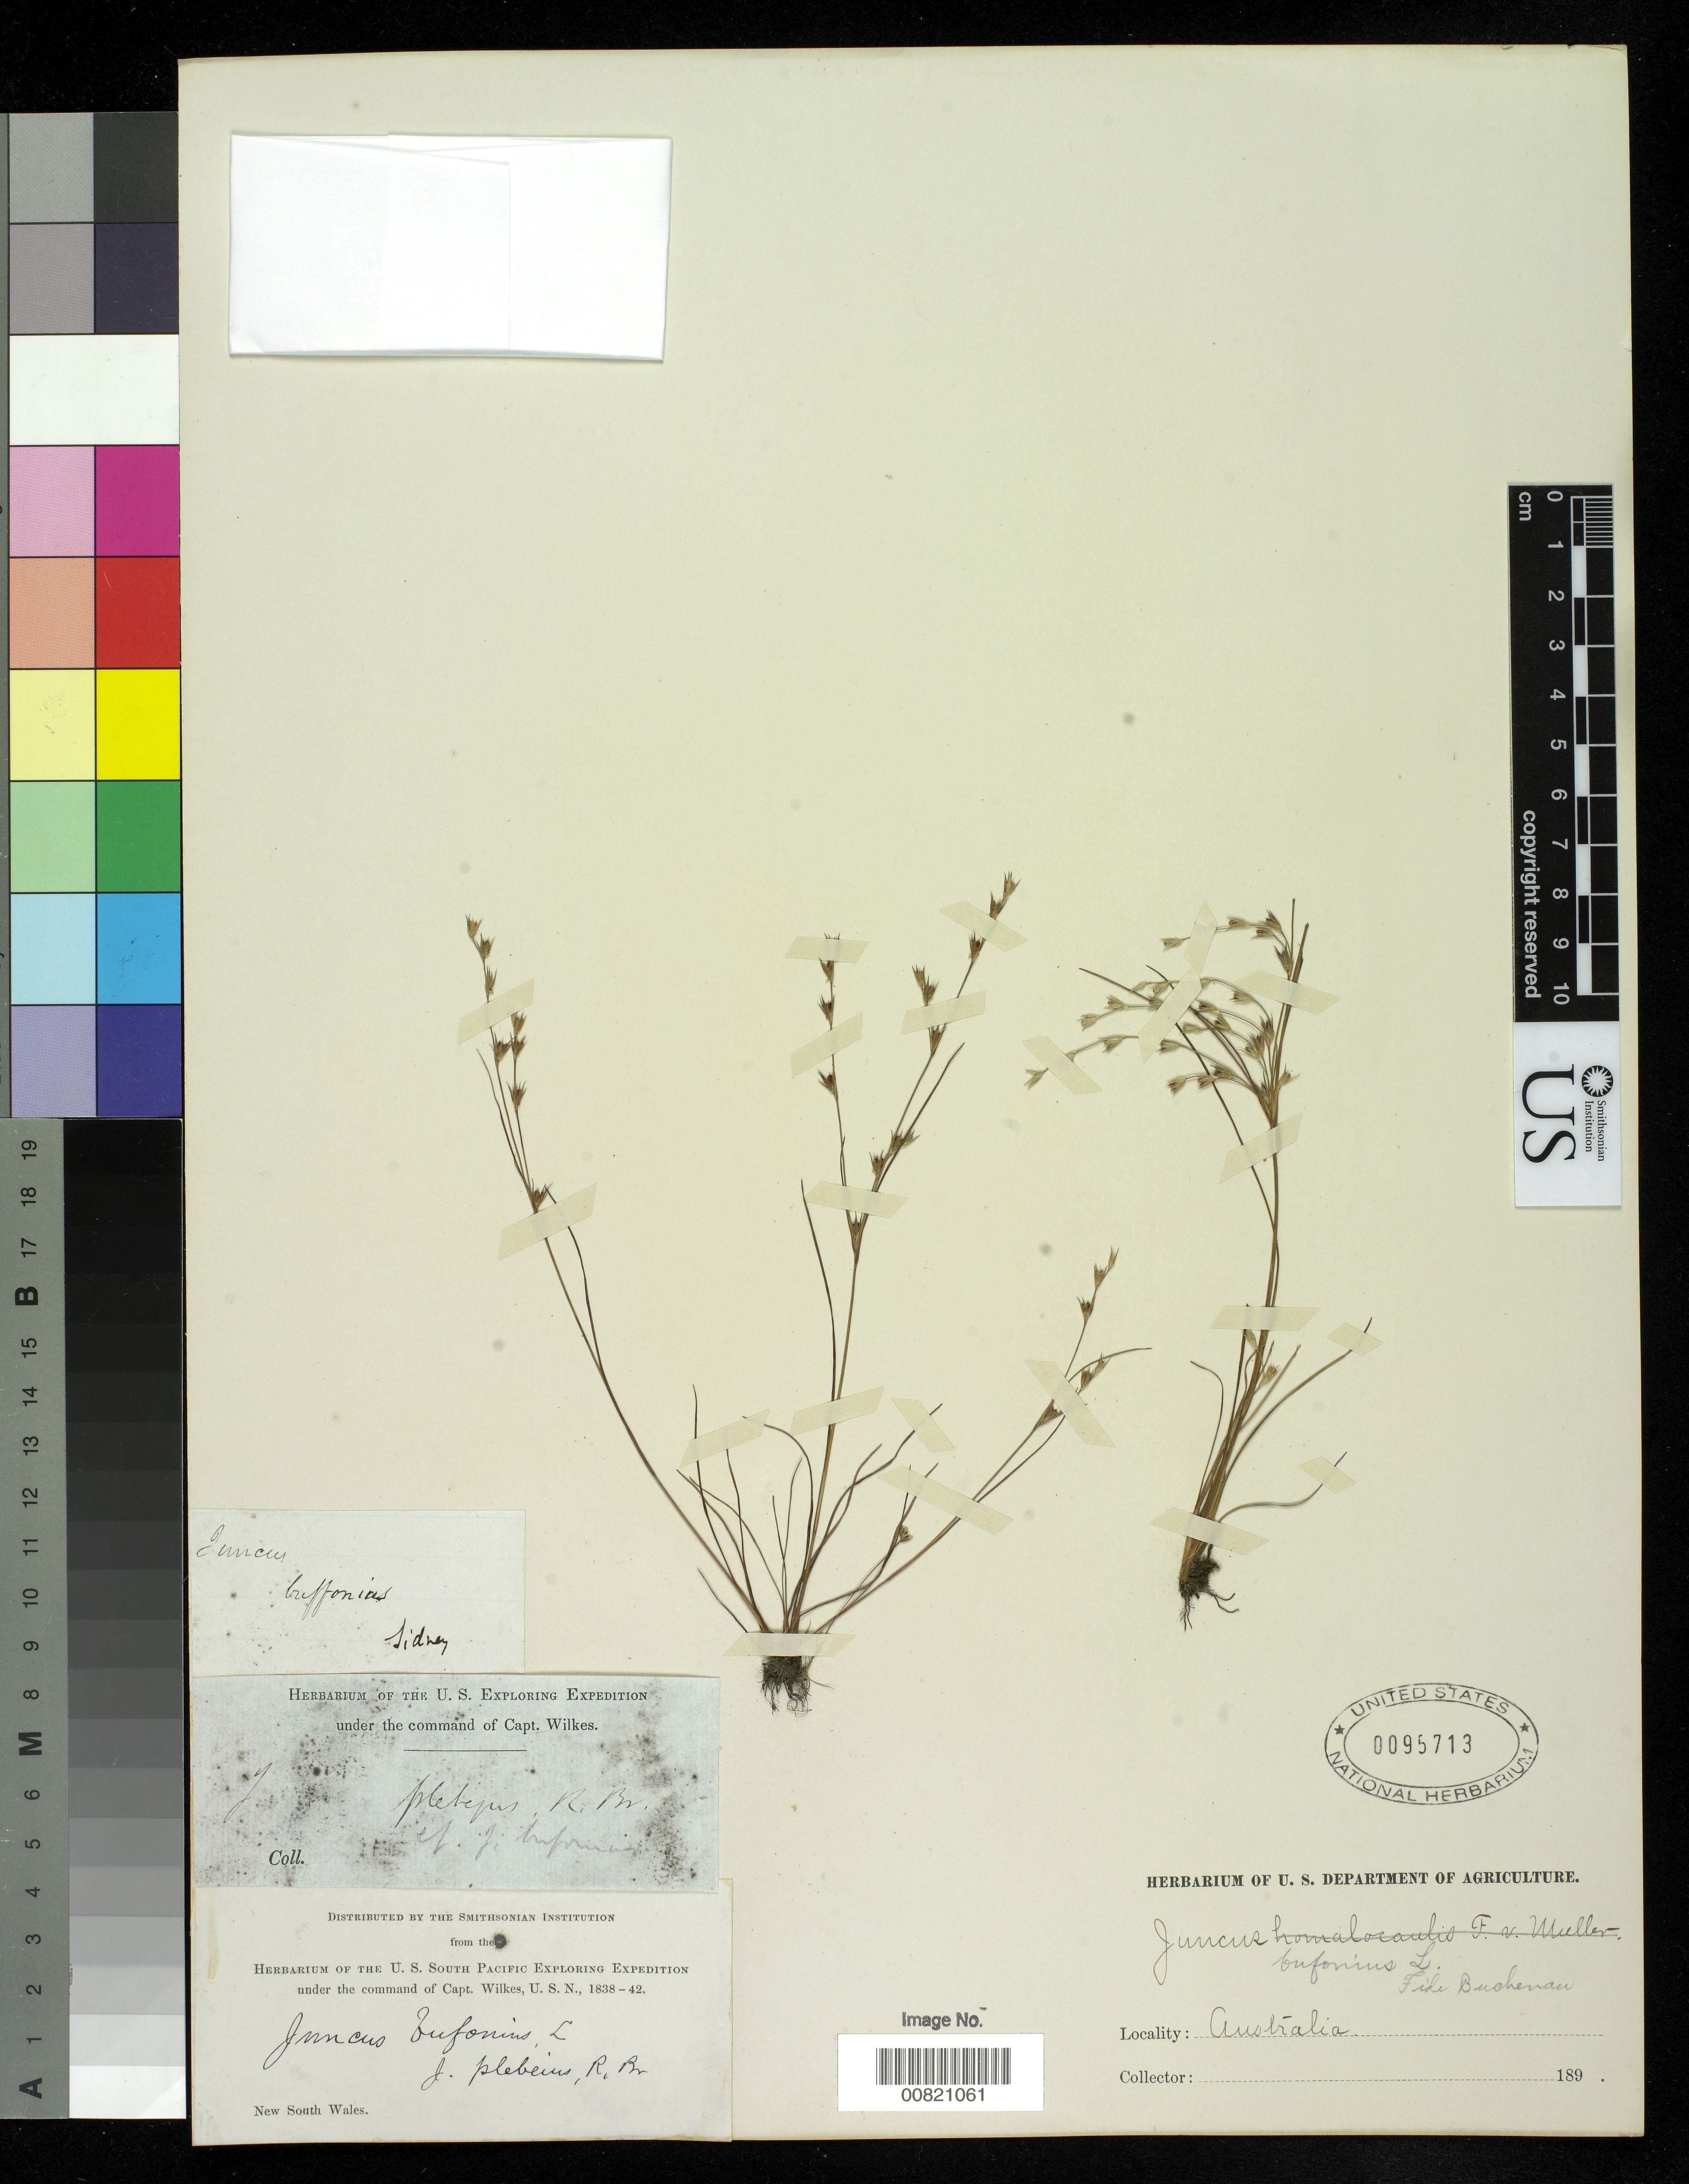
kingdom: Plantae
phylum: Tracheophyta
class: Liliopsida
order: Poales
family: Juncaceae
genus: Juncus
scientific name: Juncus bufonius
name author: L.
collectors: Wilkes Explor. Exped.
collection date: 1838/1842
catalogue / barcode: US 95713